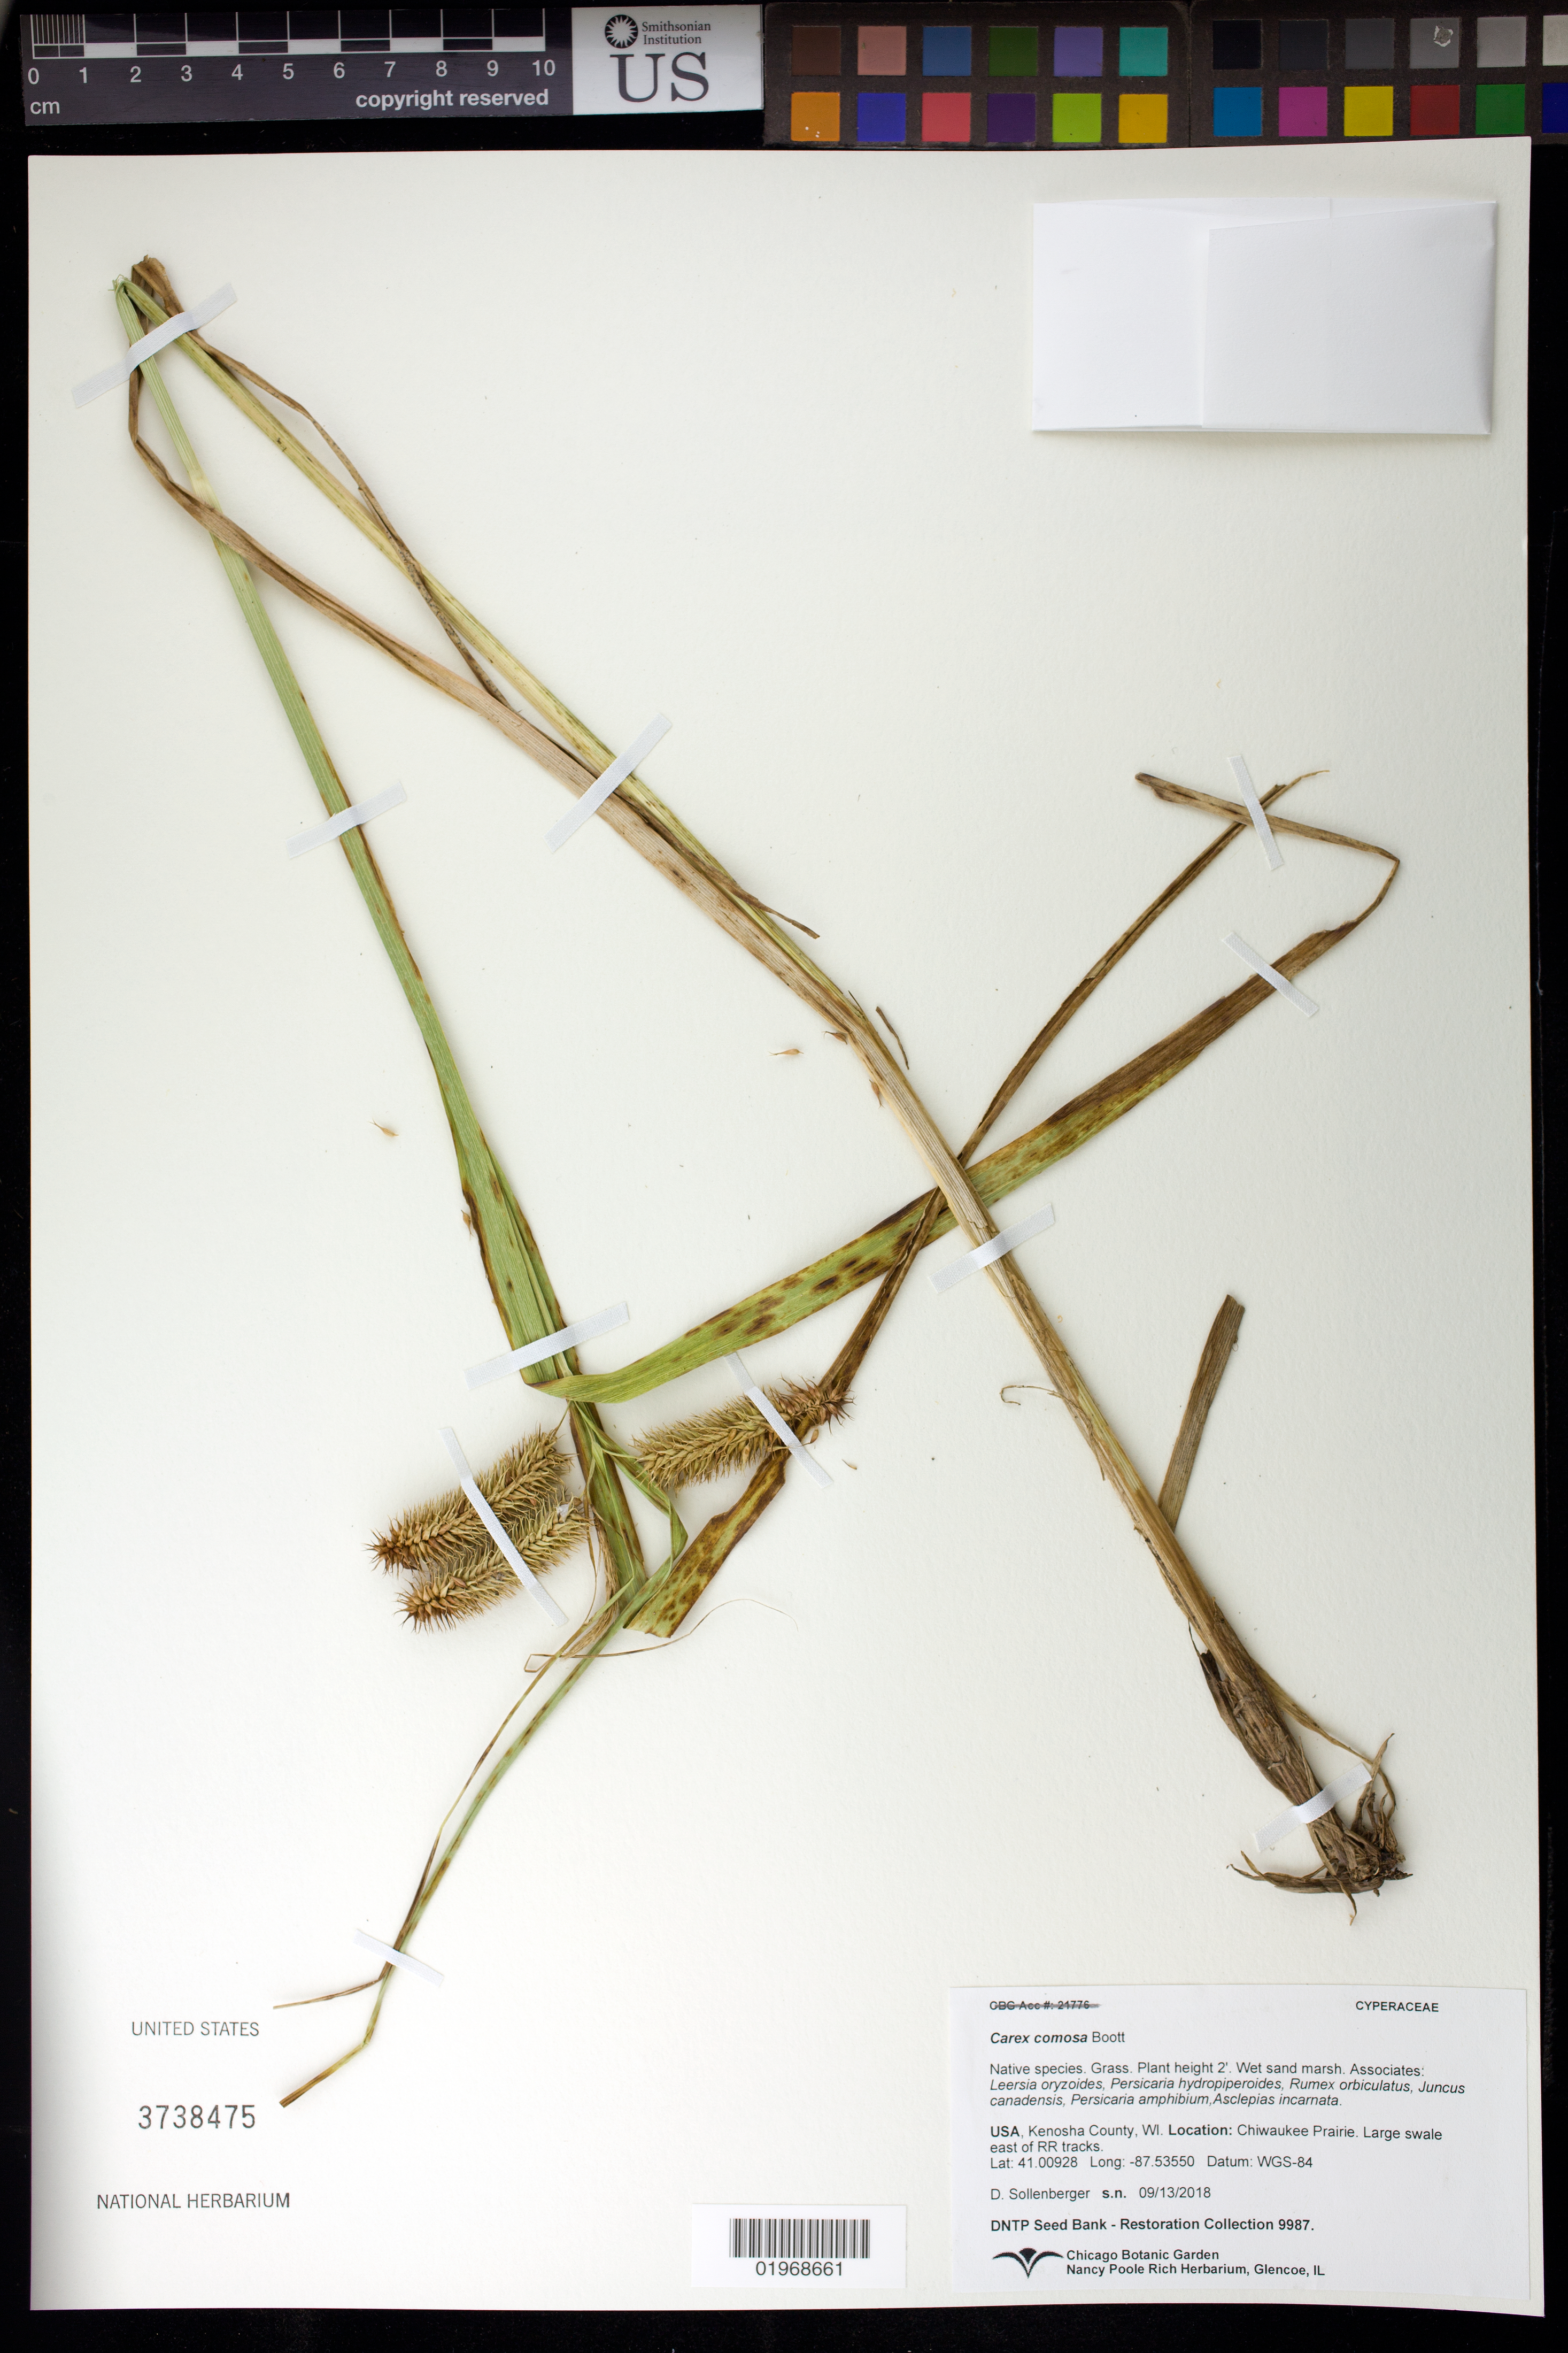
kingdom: Plantae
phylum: Tracheophyta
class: Liliopsida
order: Poales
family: Cyperaceae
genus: Carex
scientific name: Carex comosa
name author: Boott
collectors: D. Sollenberger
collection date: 2018-09-13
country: United States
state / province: Wisconsin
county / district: Kenosha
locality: Chiwaukee Prairie, large swale east of RR tracks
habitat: Grass. Wet sand marsh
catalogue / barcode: US 3738475